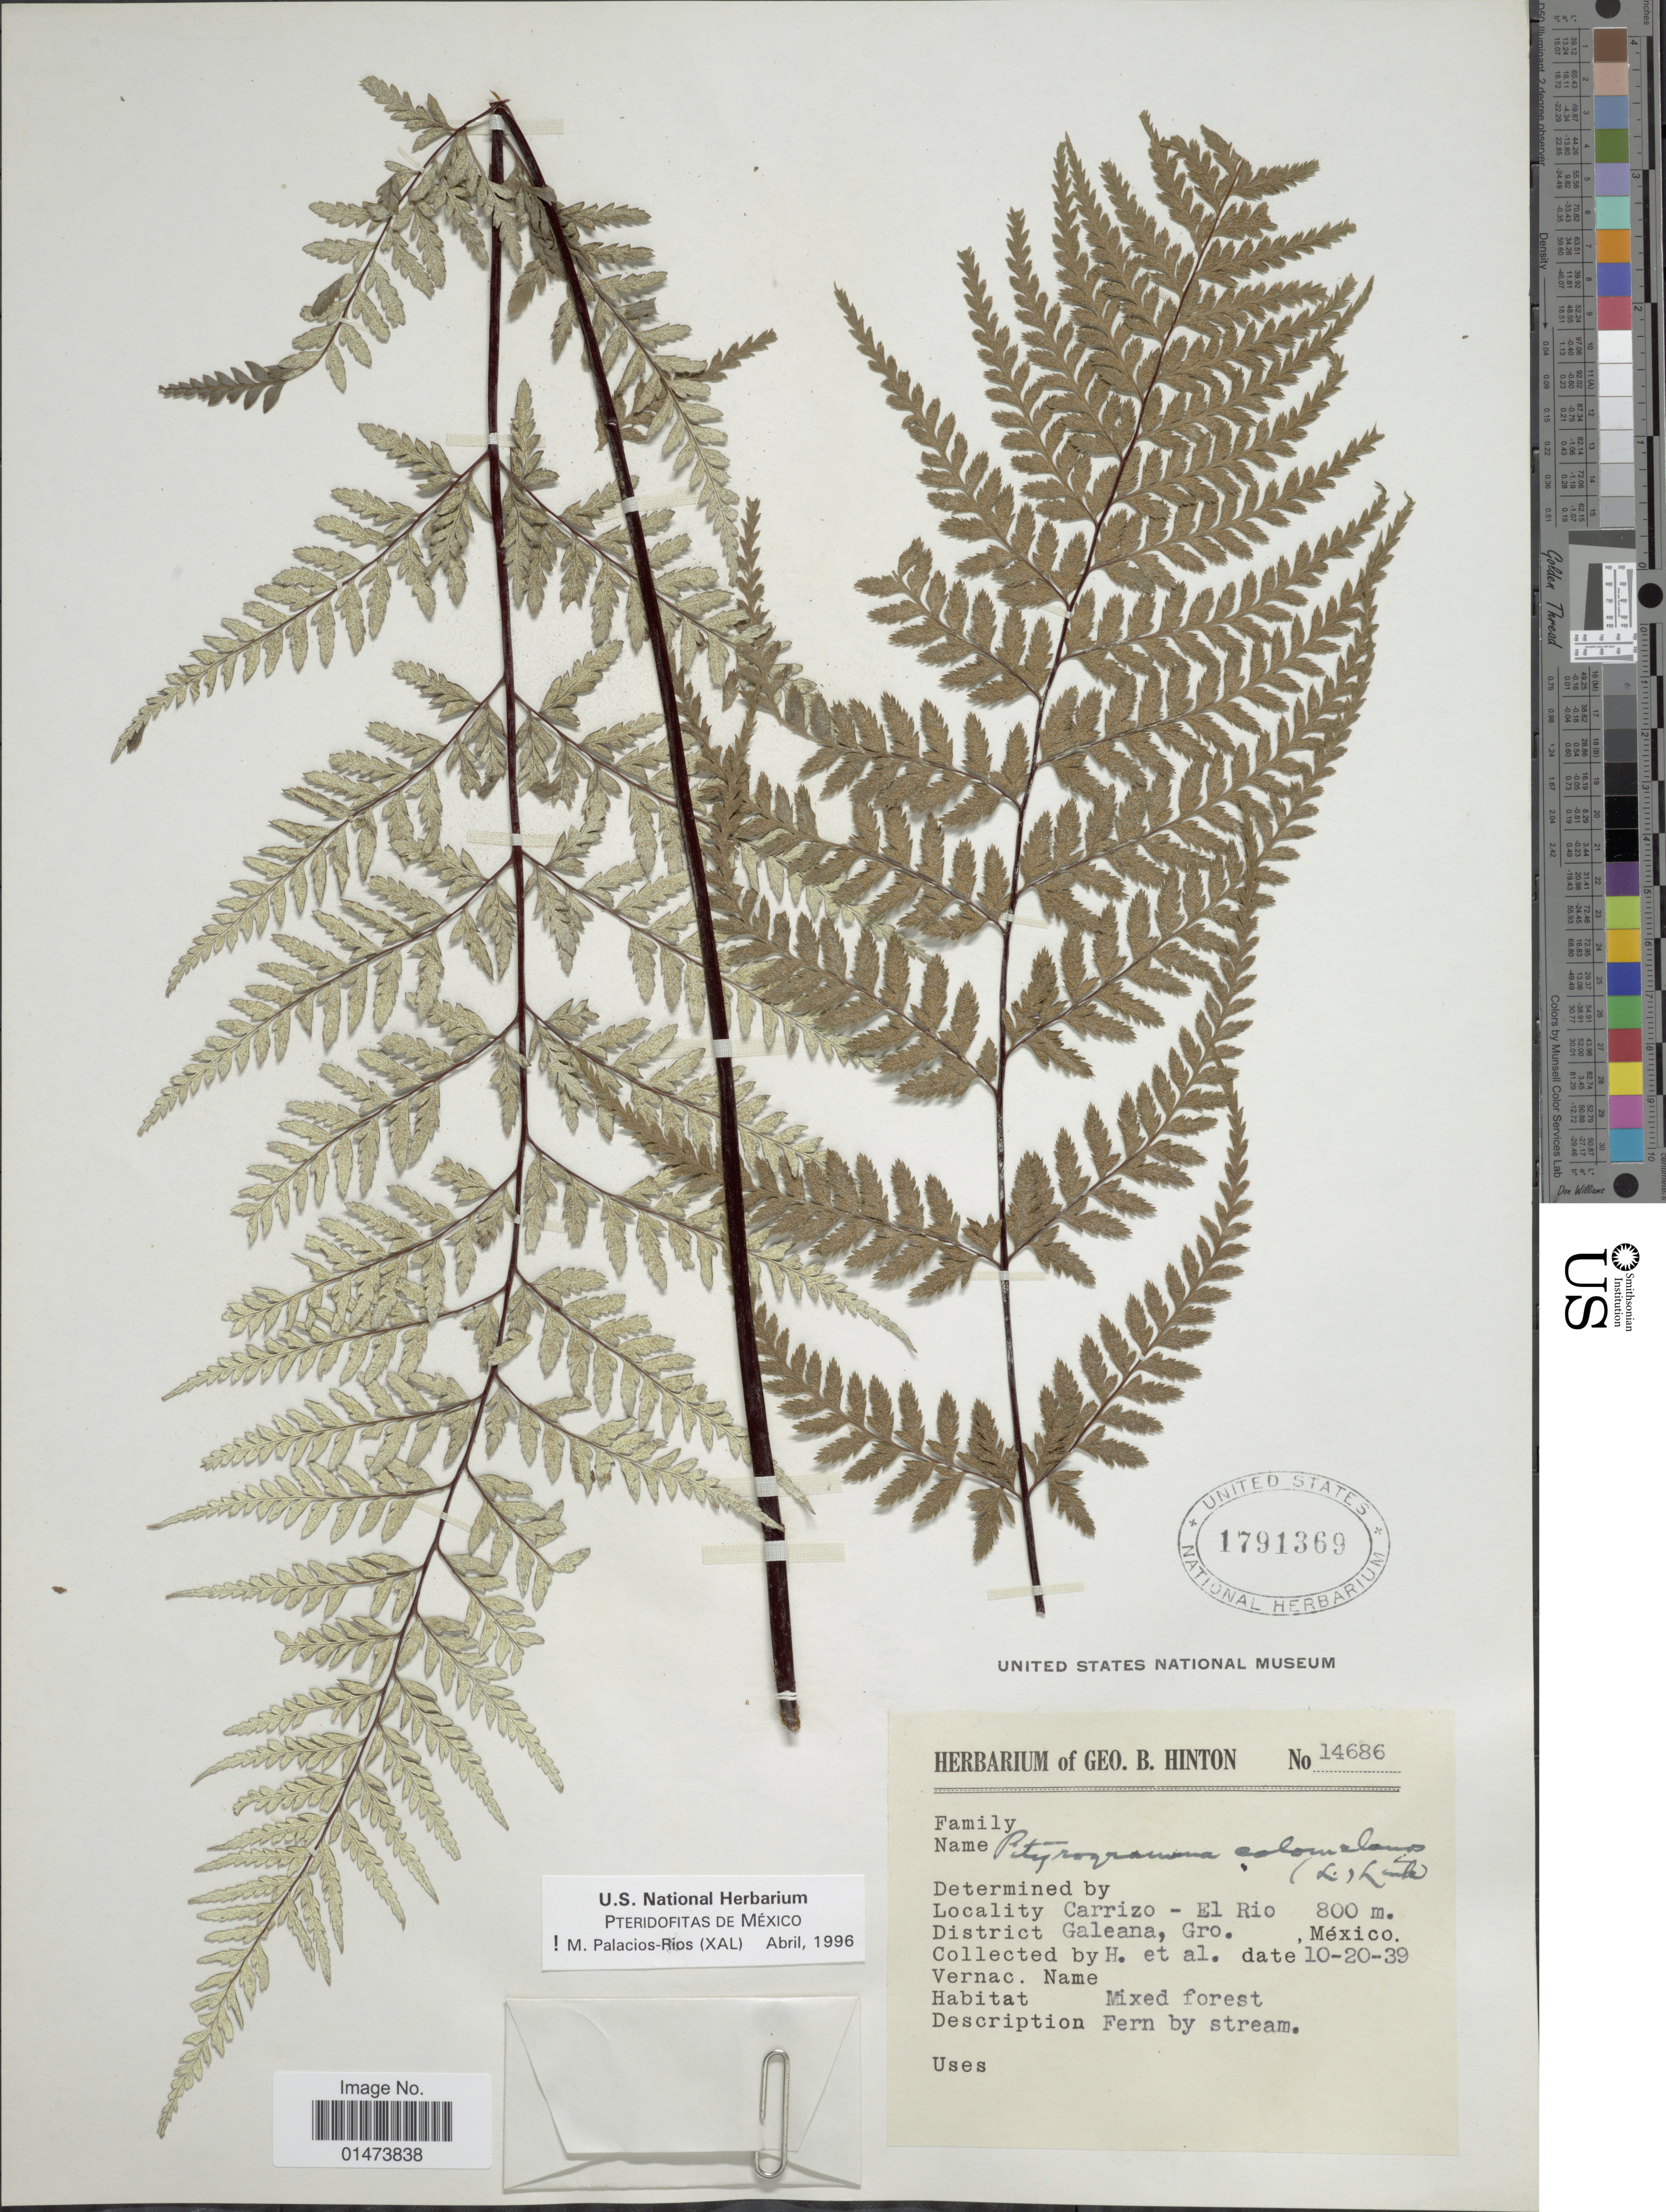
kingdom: Plantae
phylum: Tracheophyta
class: Polypodiopsida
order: Polypodiales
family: Pteridaceae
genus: Pityrogramma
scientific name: Pityrogramma calomelanos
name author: (L.) Link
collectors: G. B. Hinton & et al.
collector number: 14686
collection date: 1939-10-20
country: Mexico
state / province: Guerrero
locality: Carrizo - El rio, Galeana, Guerrero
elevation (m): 800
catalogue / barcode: US 1791369